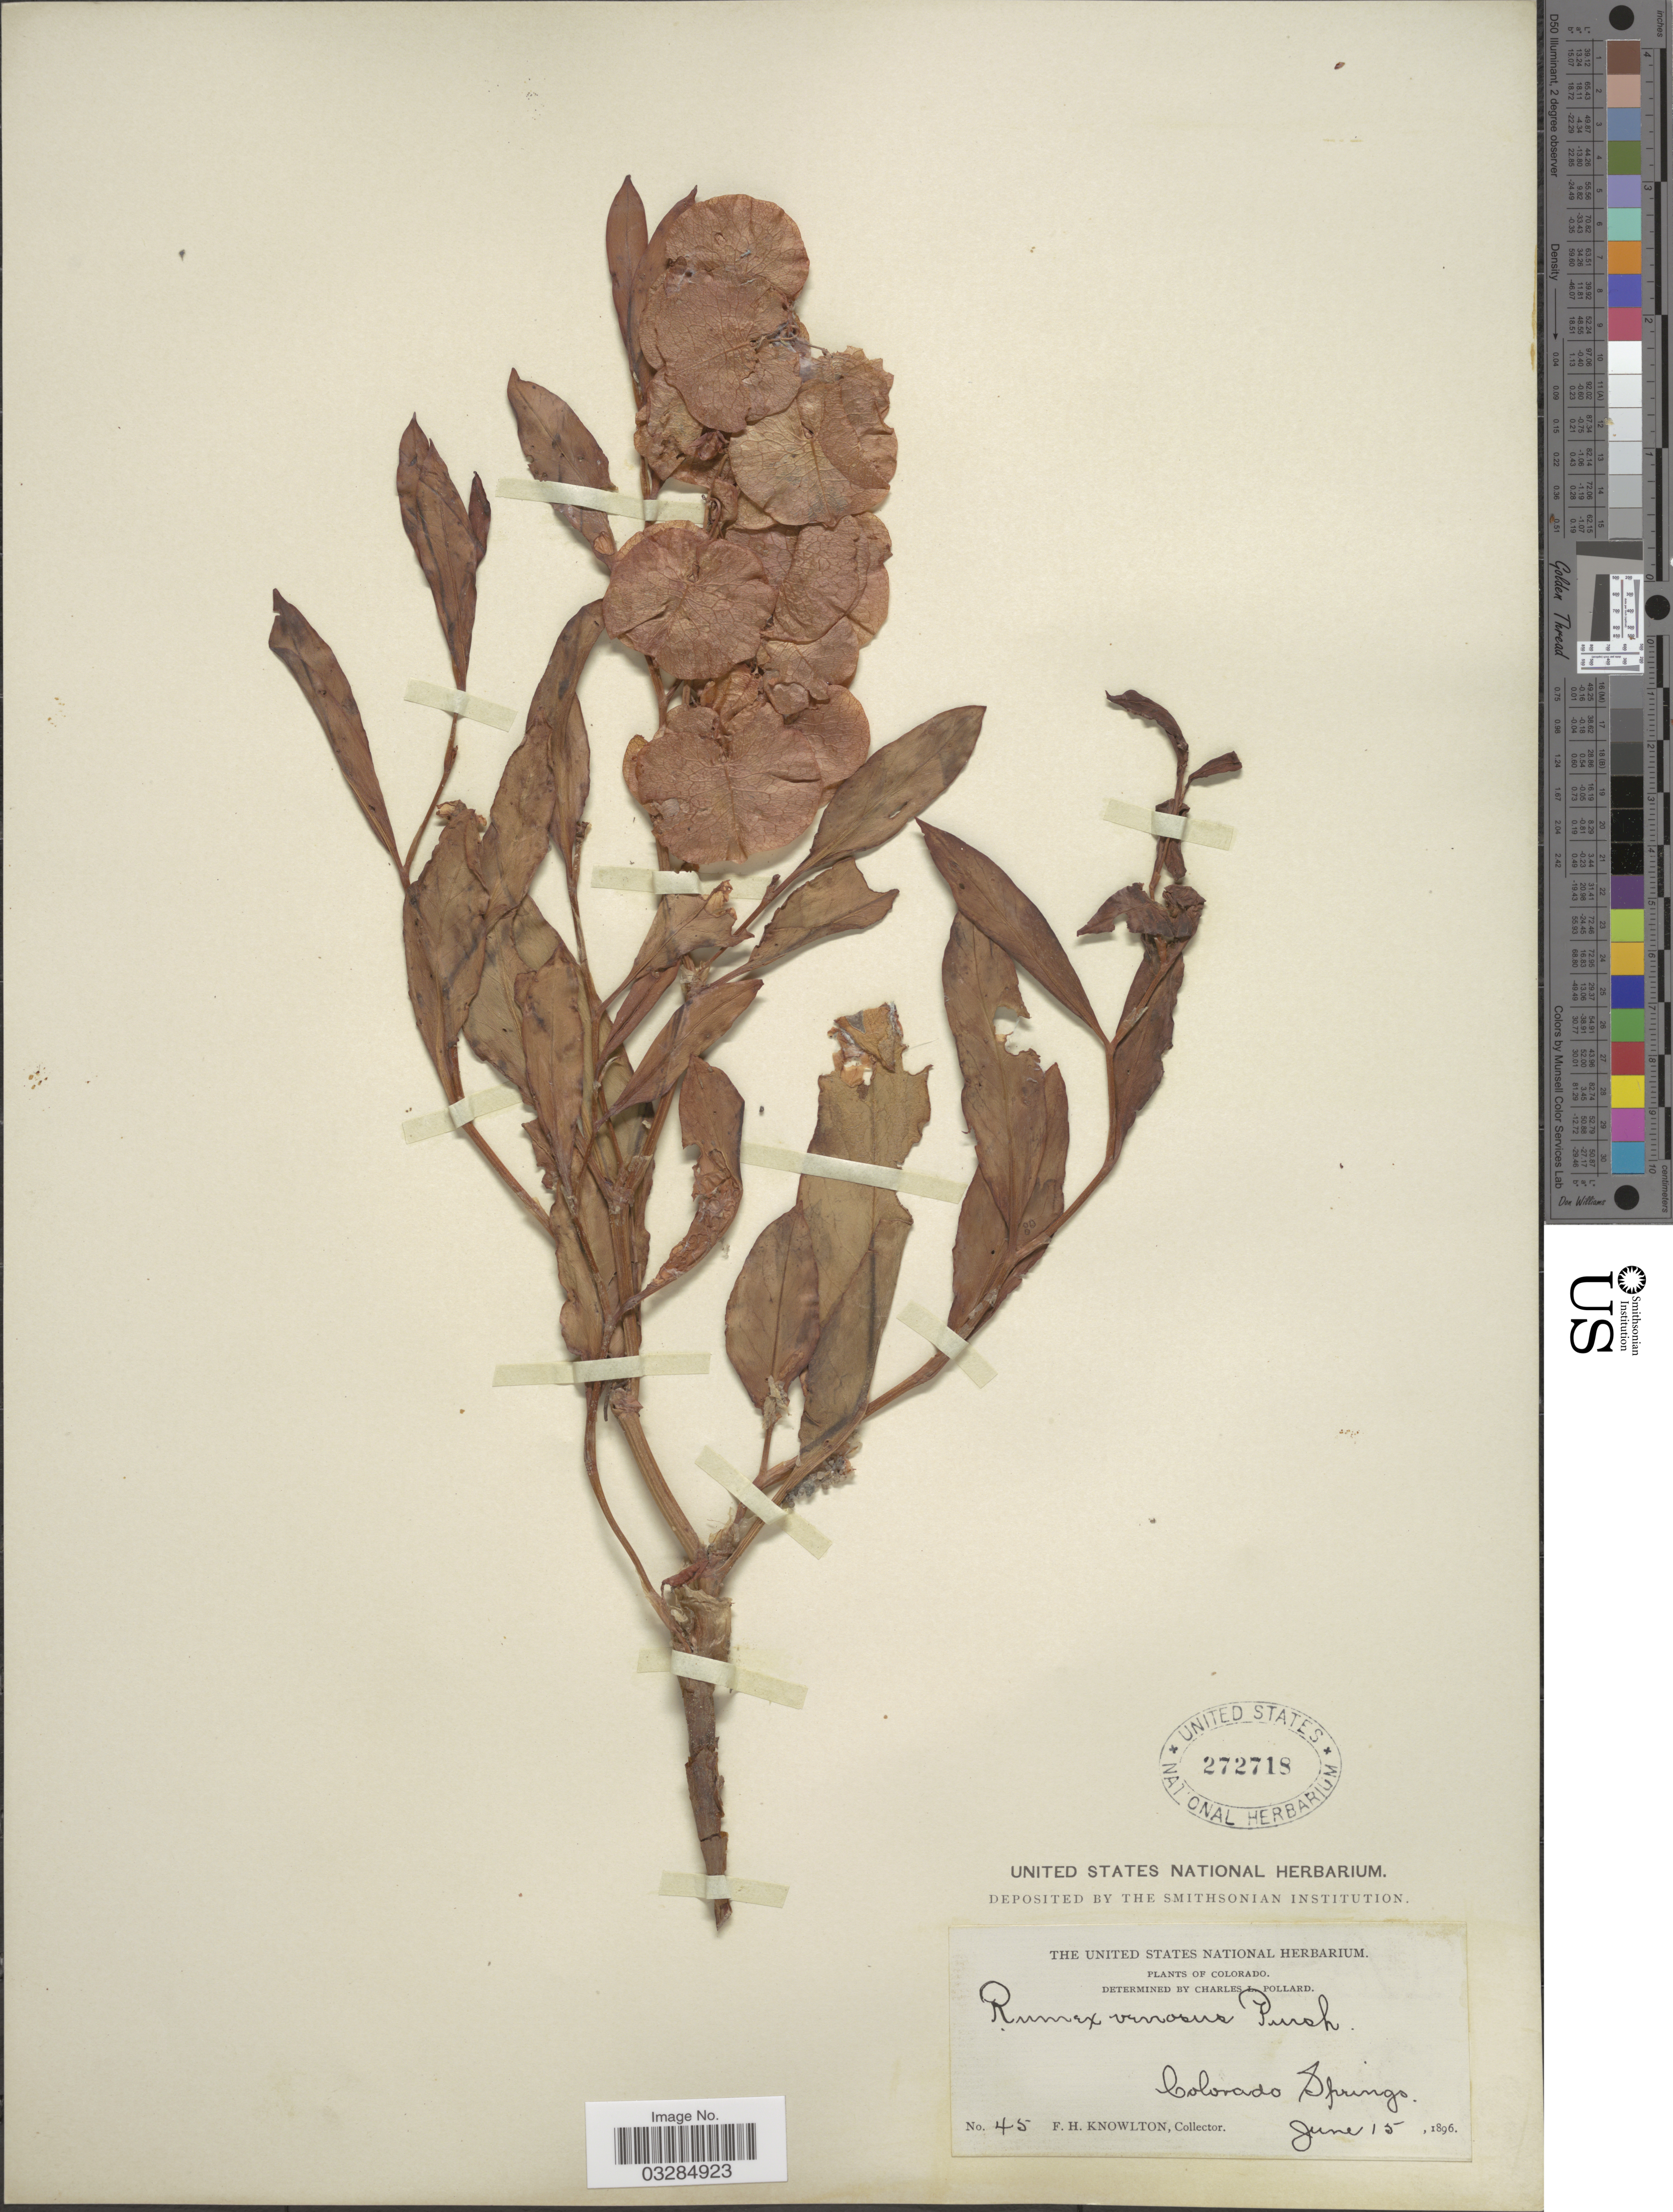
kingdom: Plantae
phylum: Tracheophyta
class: Magnoliopsida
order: Caryophyllales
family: Polygonaceae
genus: Rumex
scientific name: Rumex venosus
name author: Pursh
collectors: F. H. Knowlton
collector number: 45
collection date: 1896-06-15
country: United States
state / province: Colorado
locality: Colorado Springs.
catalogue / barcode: US 272718